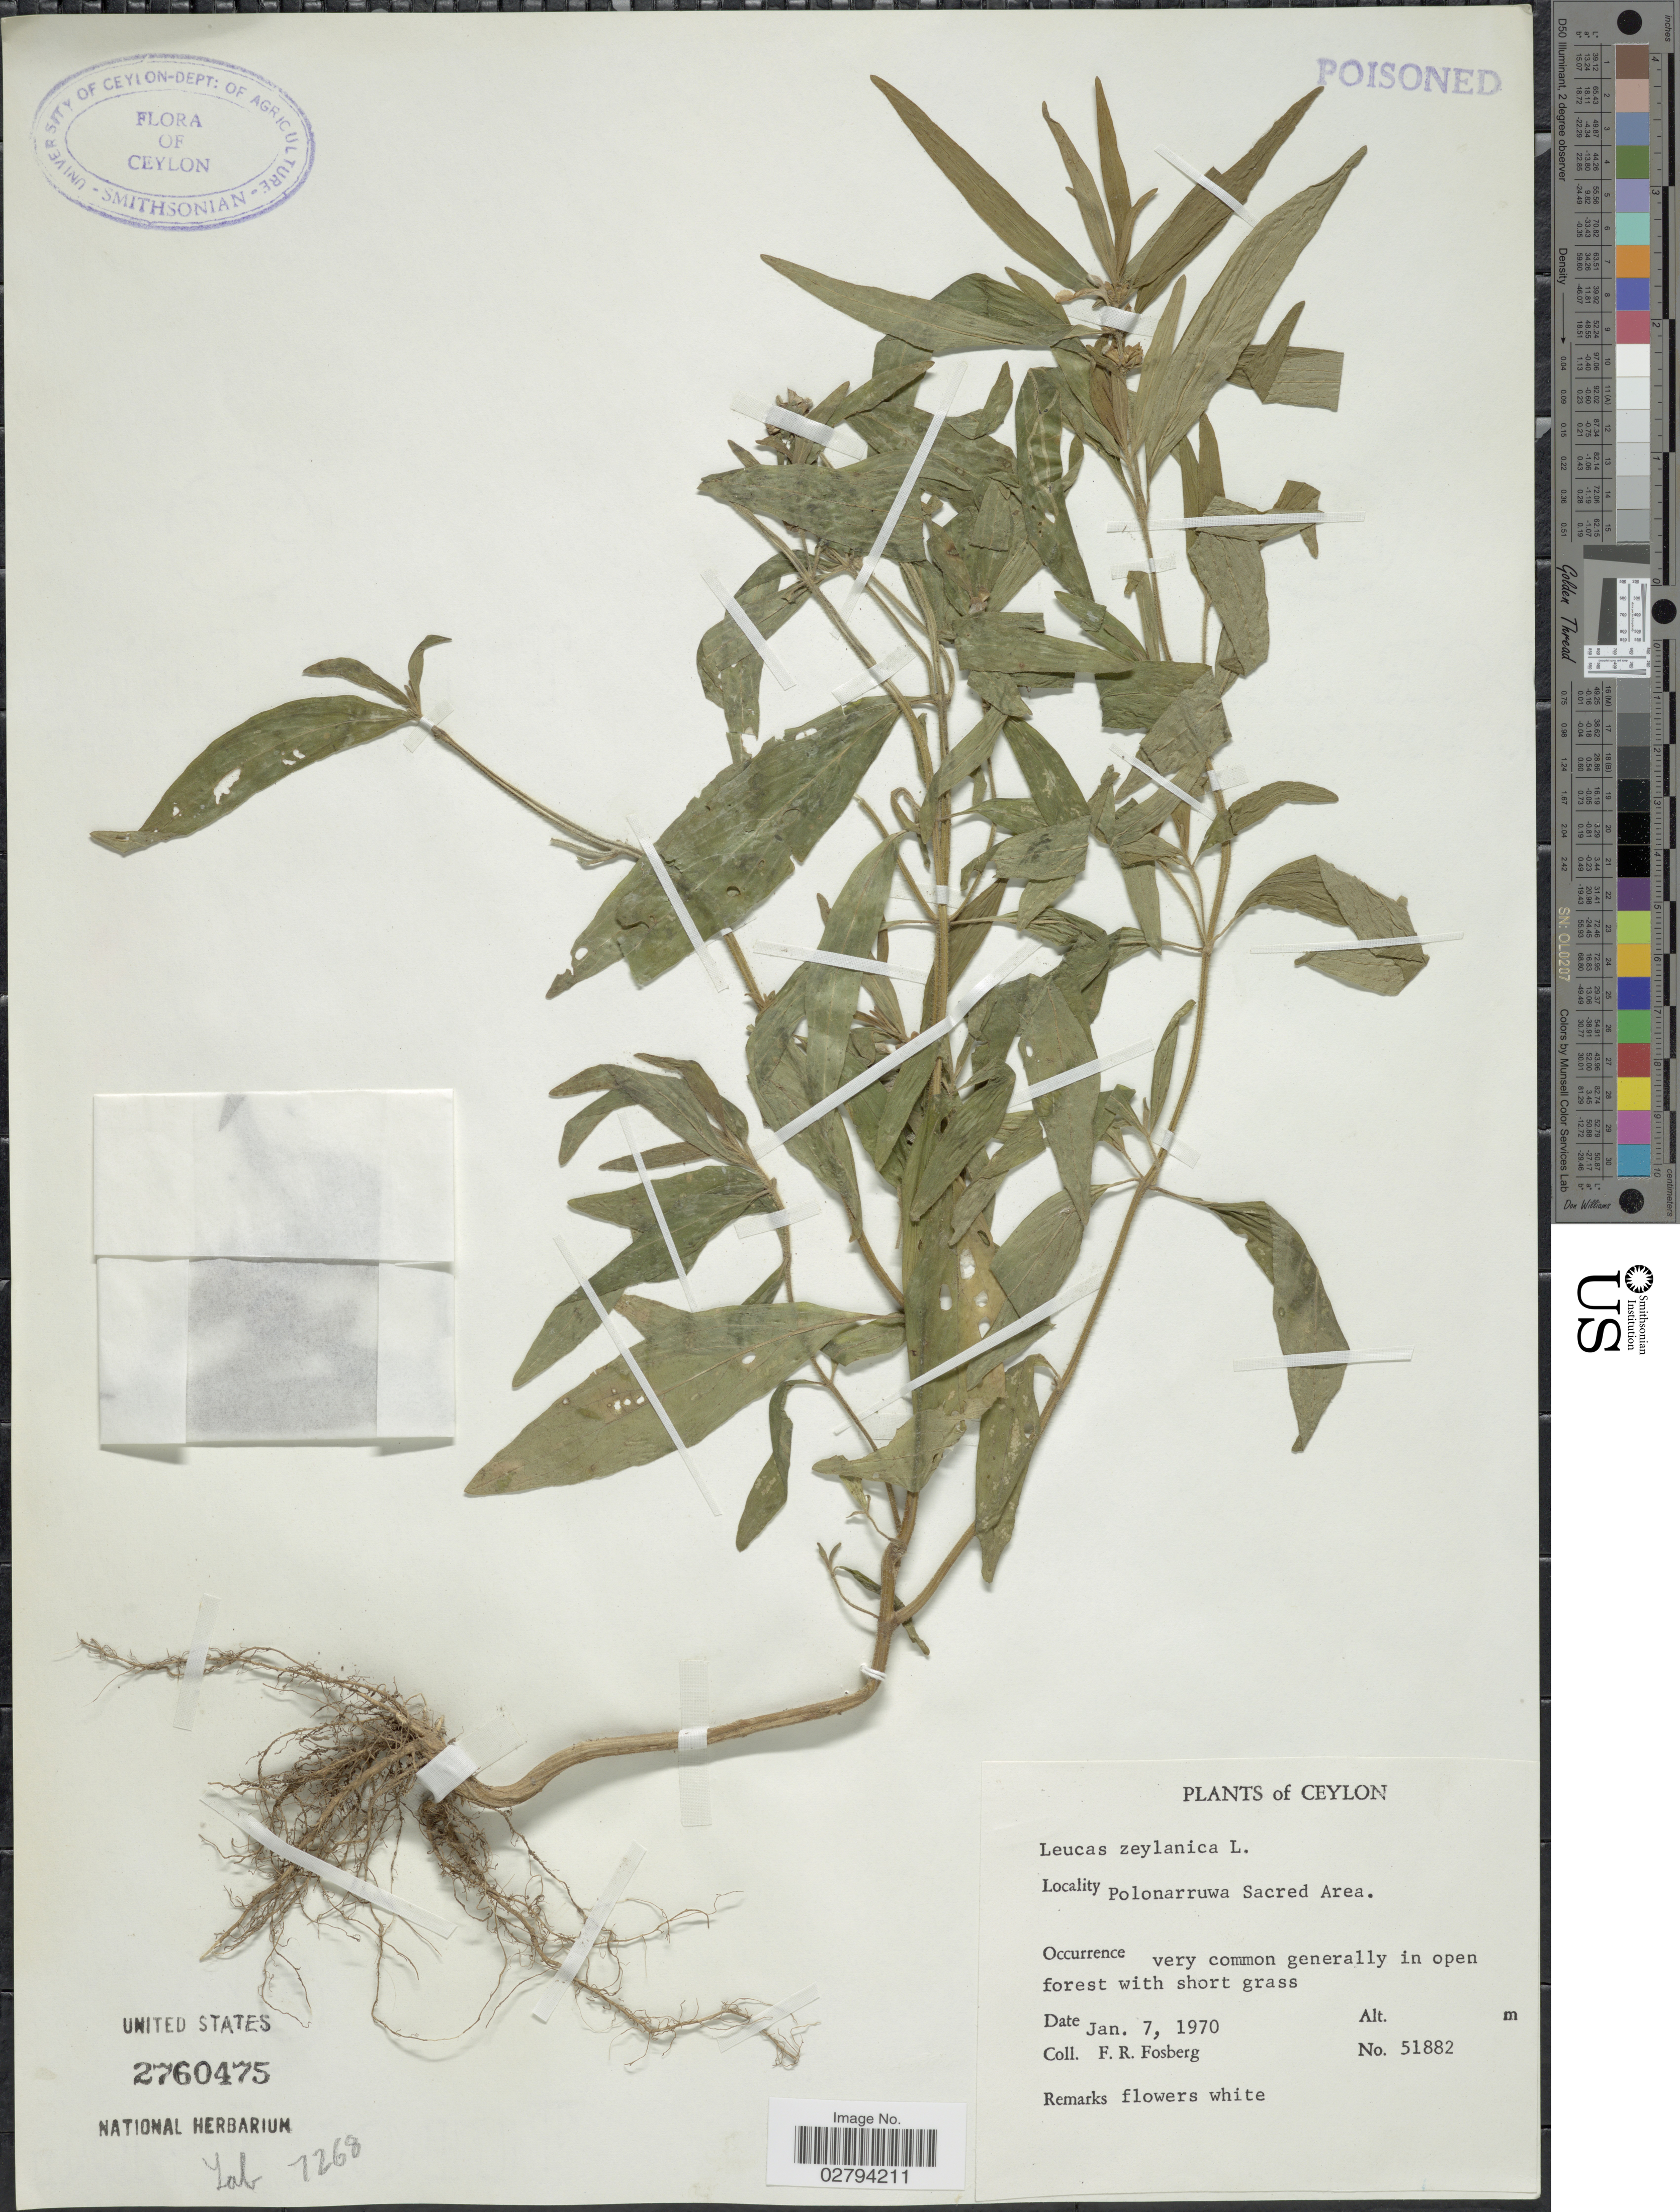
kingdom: Plantae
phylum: Tracheophyta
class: Magnoliopsida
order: Lamiales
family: Lamiaceae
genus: Leucas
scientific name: Leucas zeylanica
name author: (L.) W.T. Aiton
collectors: F. R. Fosberg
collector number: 51882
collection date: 1970-01-07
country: Sri Lanka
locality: Ceylon, Polonarruwa Sacred Area.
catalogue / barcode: US 2760475